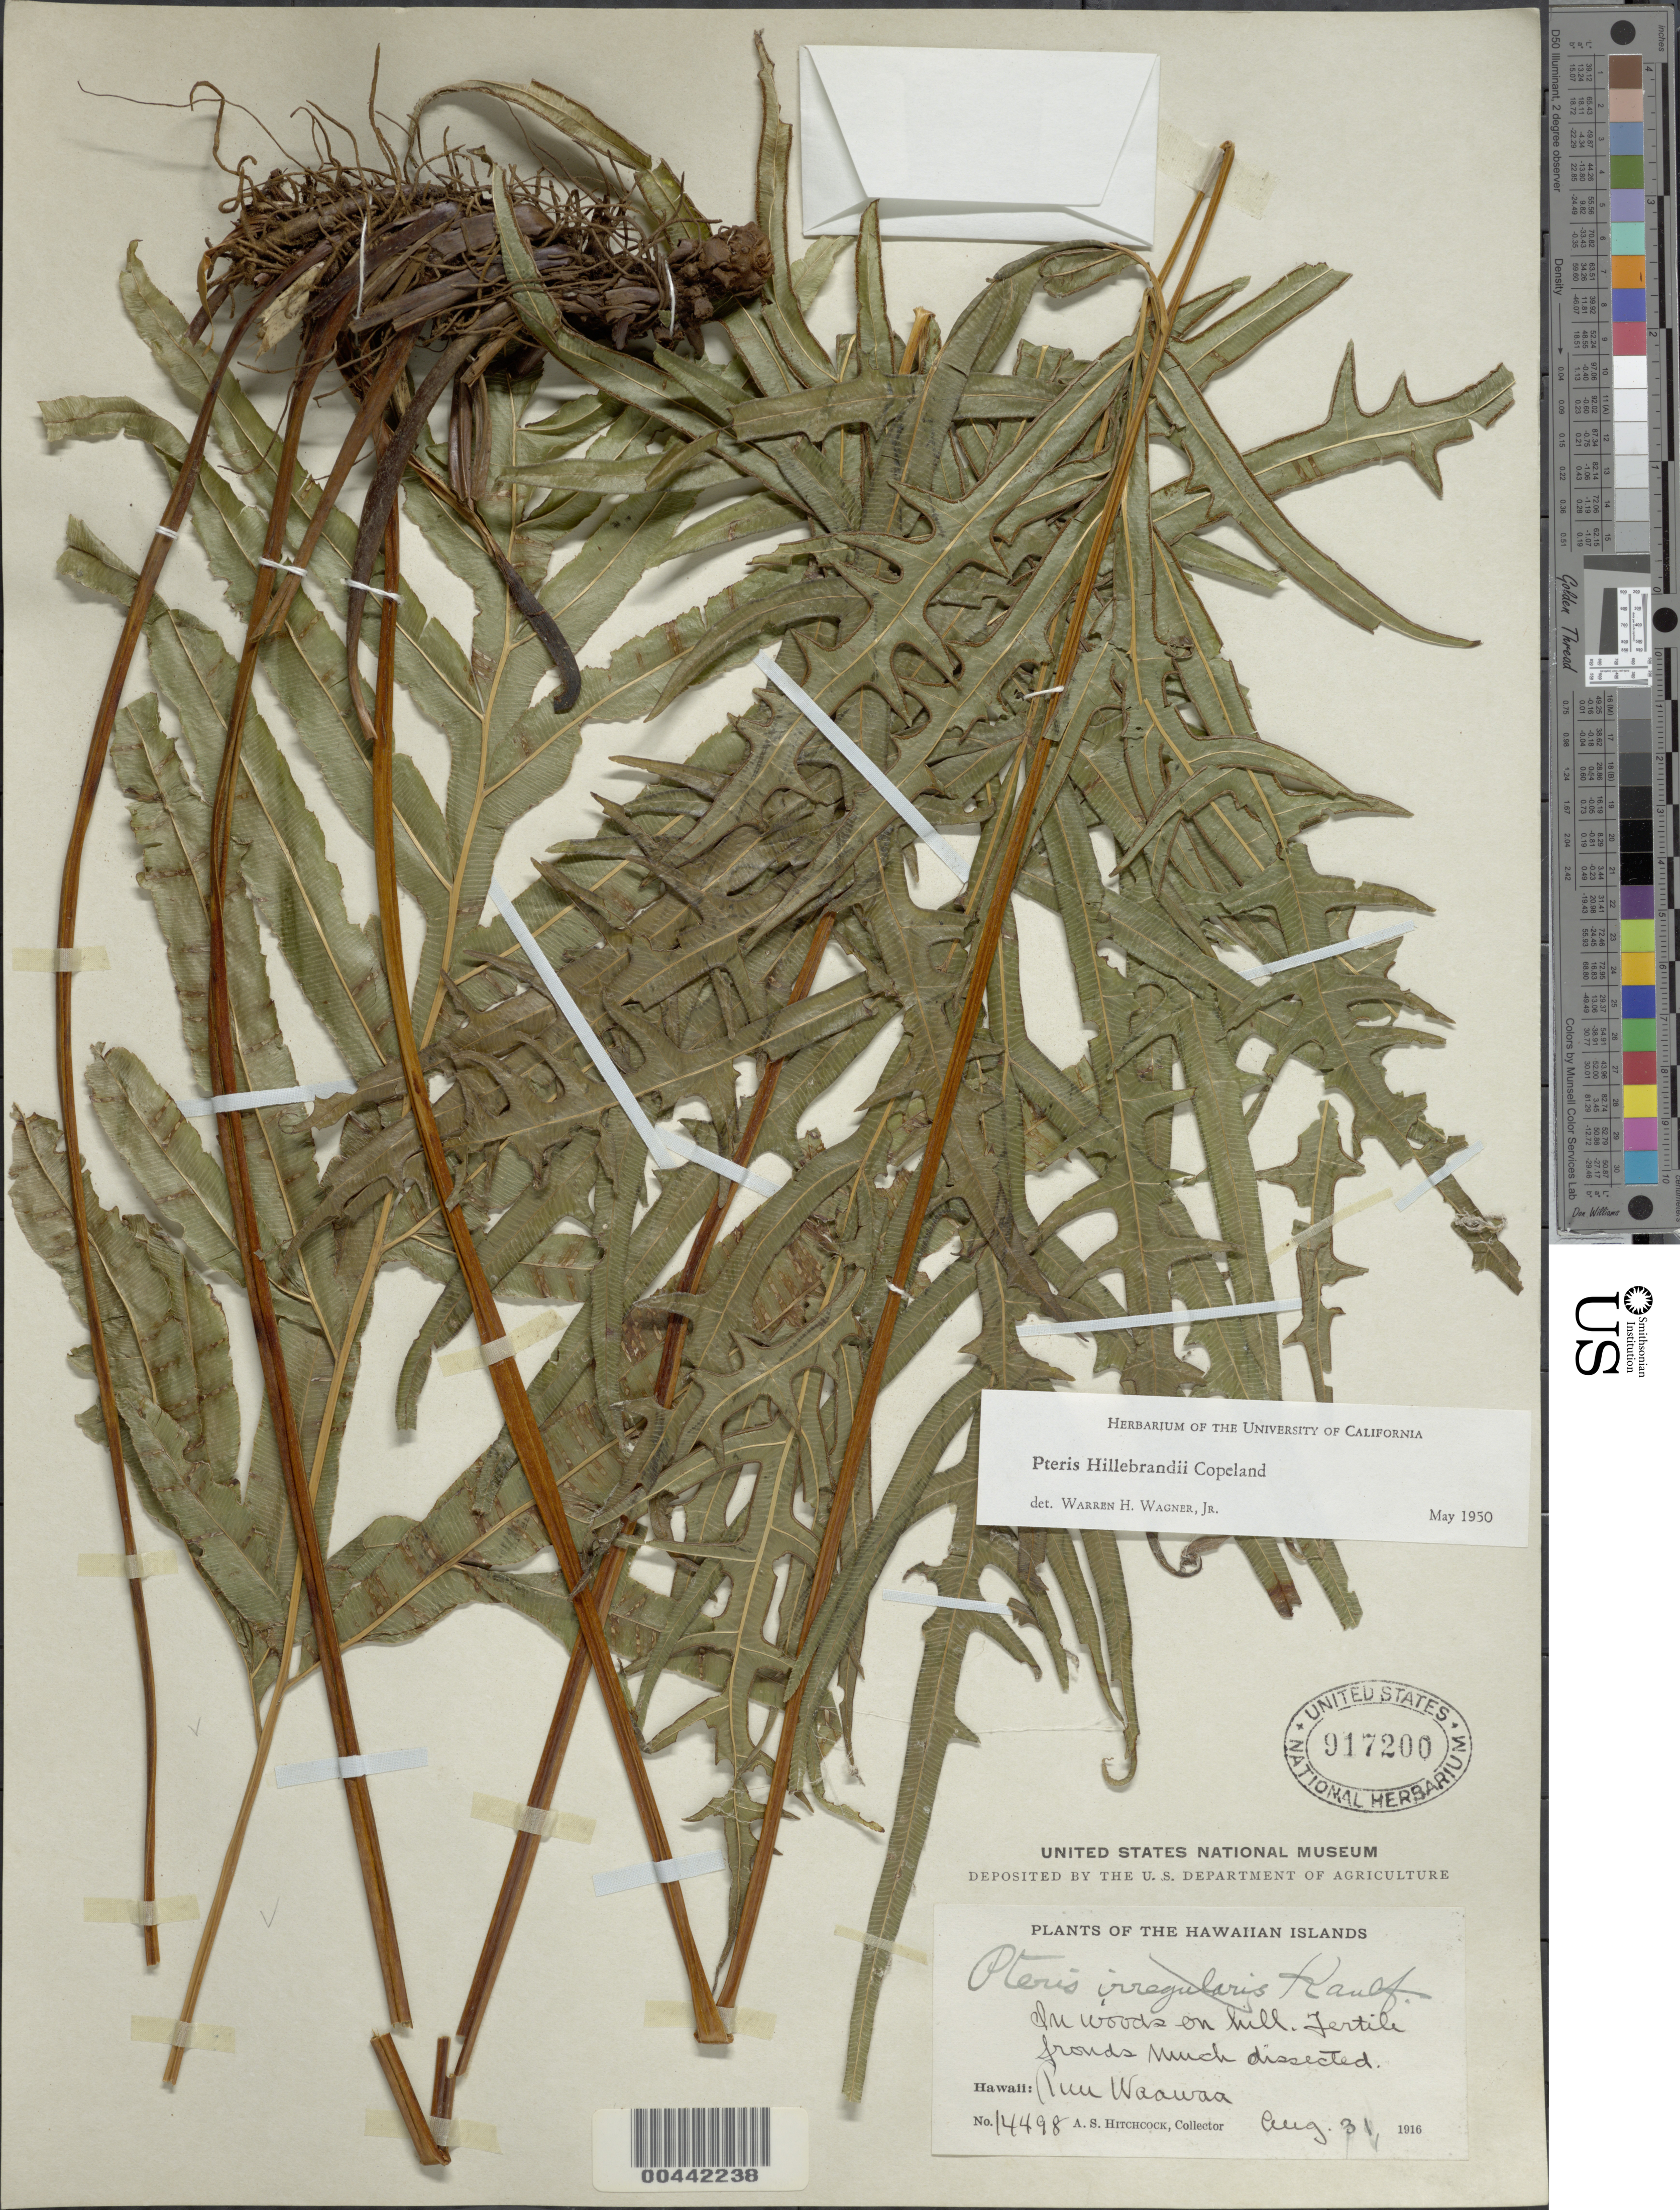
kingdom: Plantae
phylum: Tracheophyta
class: Polypodiopsida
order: Polypodiales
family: Pteridaceae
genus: Pteris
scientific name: Pteris x hillebrandii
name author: Copel.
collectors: A. S. Hitchcock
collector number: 14498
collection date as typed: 31 Aug 1916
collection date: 1916-08-31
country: United States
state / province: Hawaii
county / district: Hawaii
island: Hawaii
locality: Puu Waawaa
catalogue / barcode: US 917200